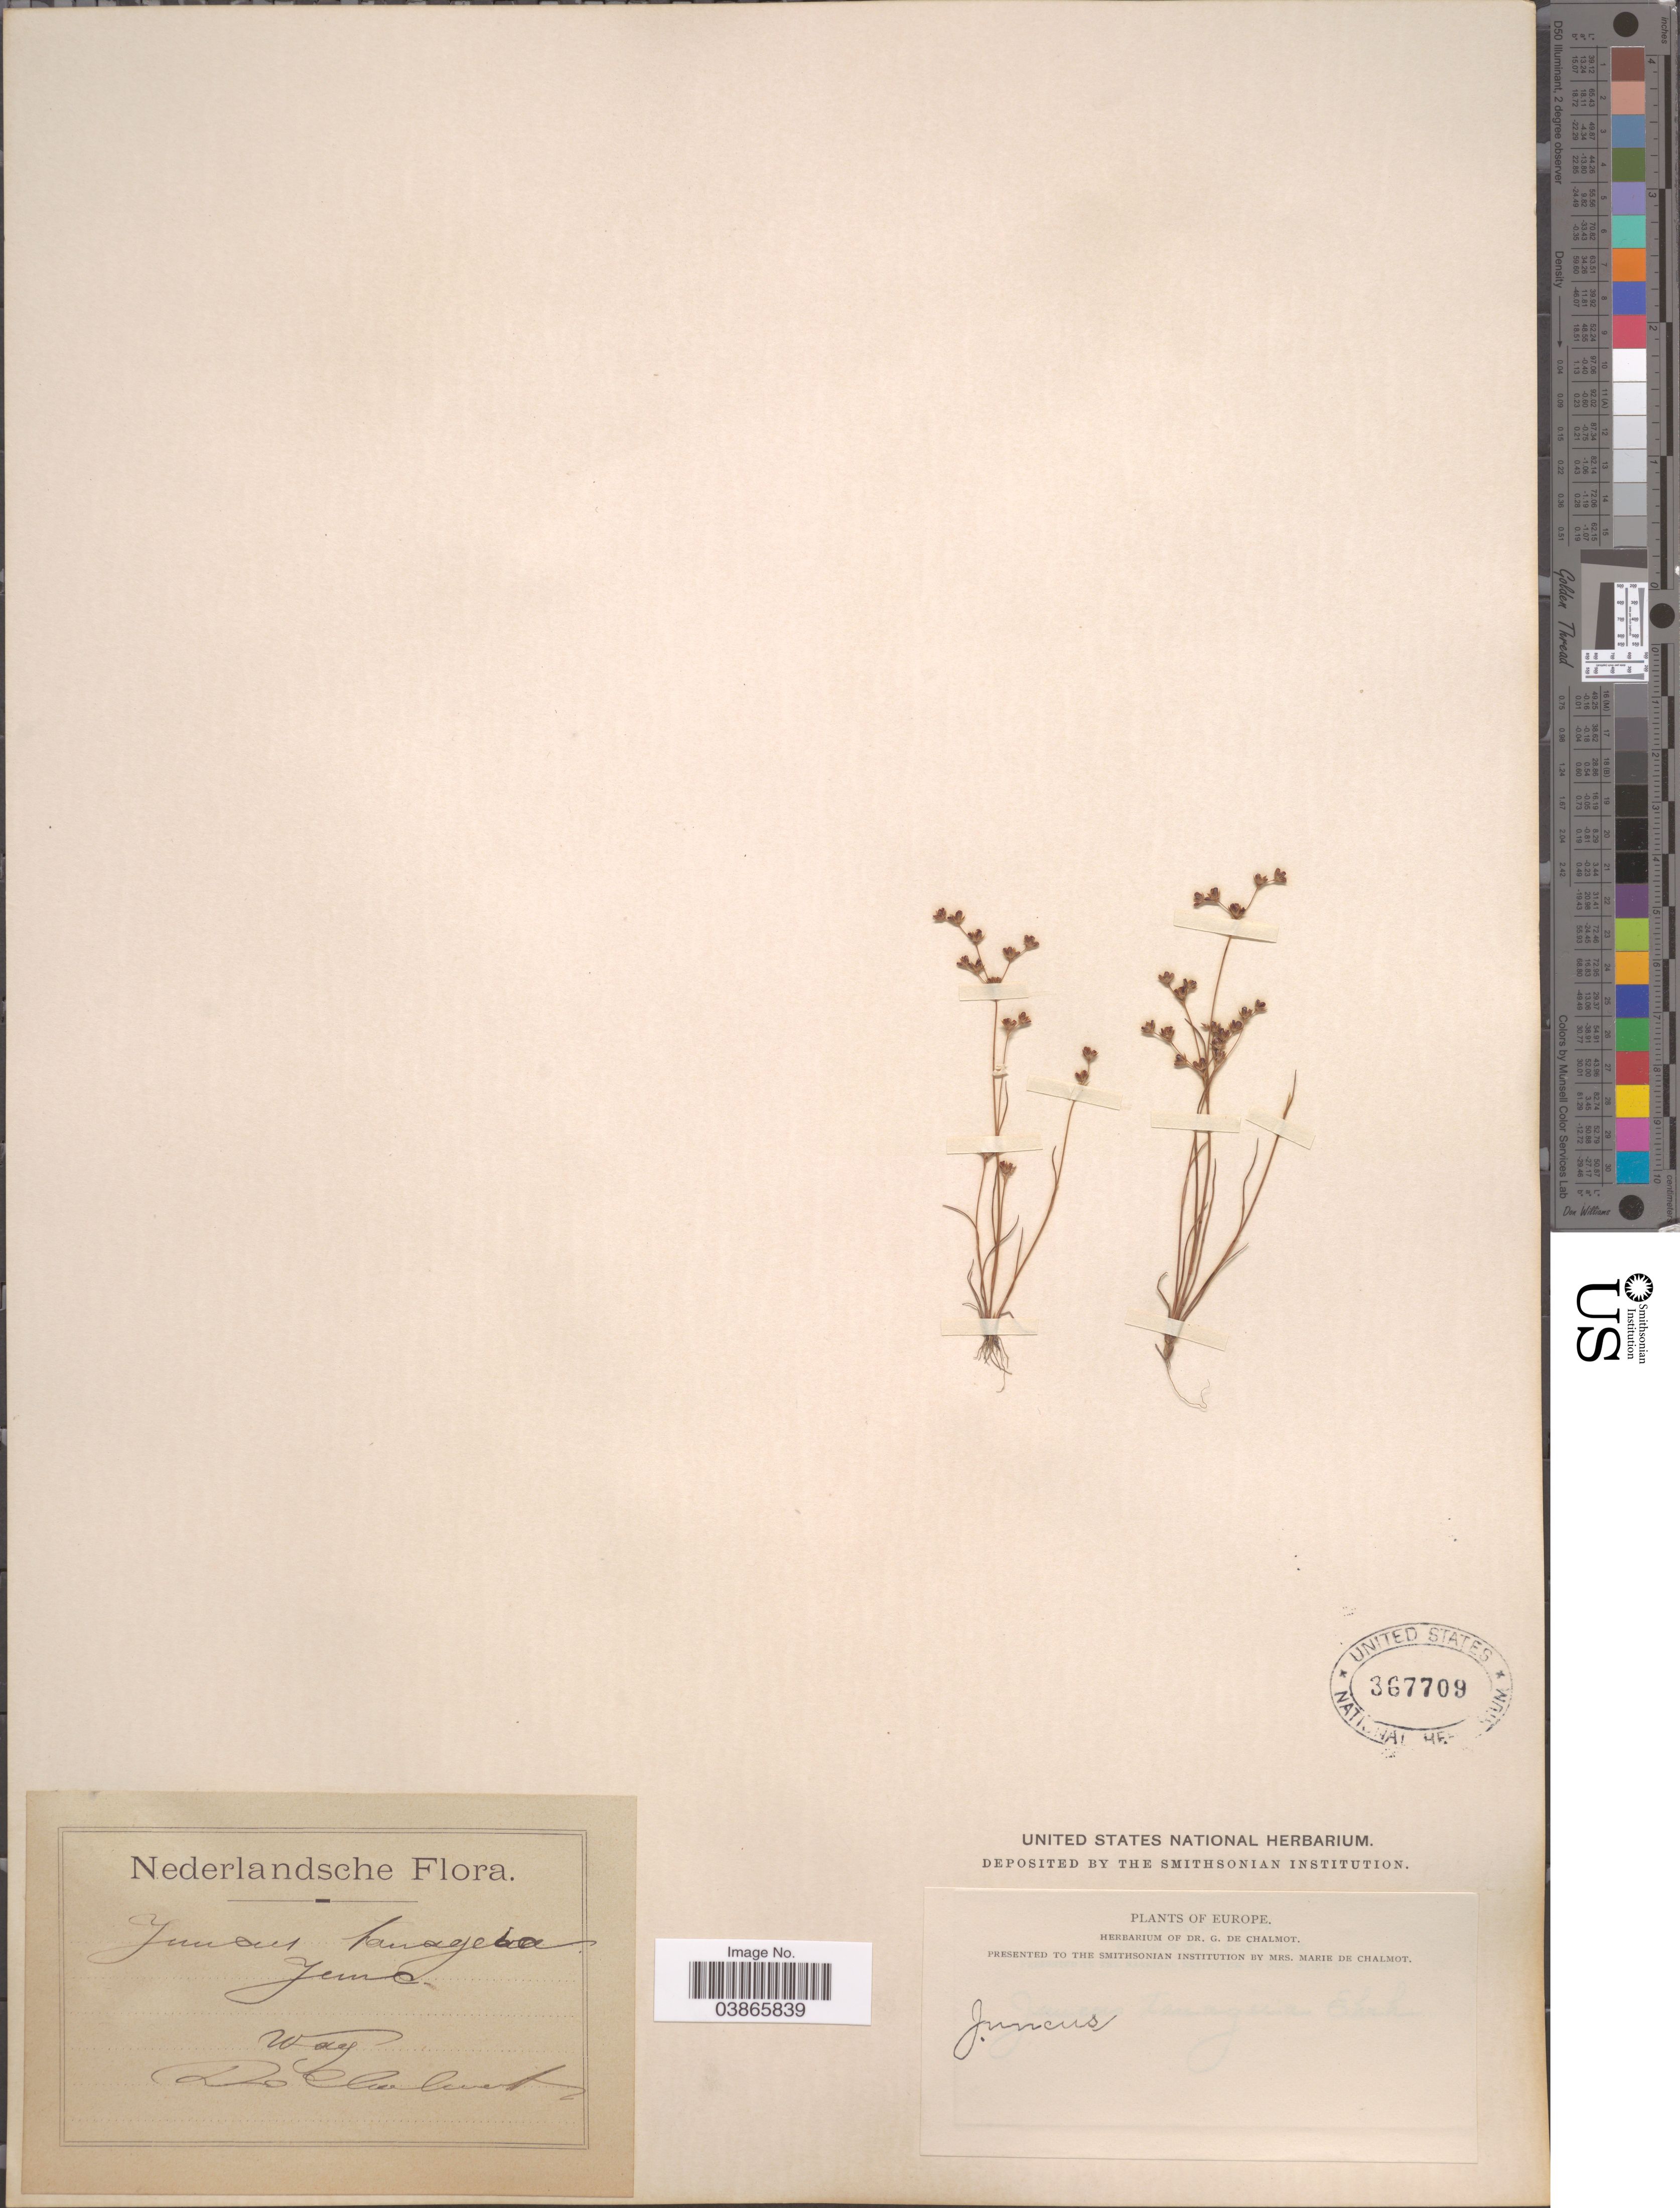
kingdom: Plantae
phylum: Tracheophyta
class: Liliopsida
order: Poales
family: Juncaceae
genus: Juncus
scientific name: Juncus sp.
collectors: G. de Chalmot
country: Netherlands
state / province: Gelderland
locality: Wag.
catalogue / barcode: US 367709